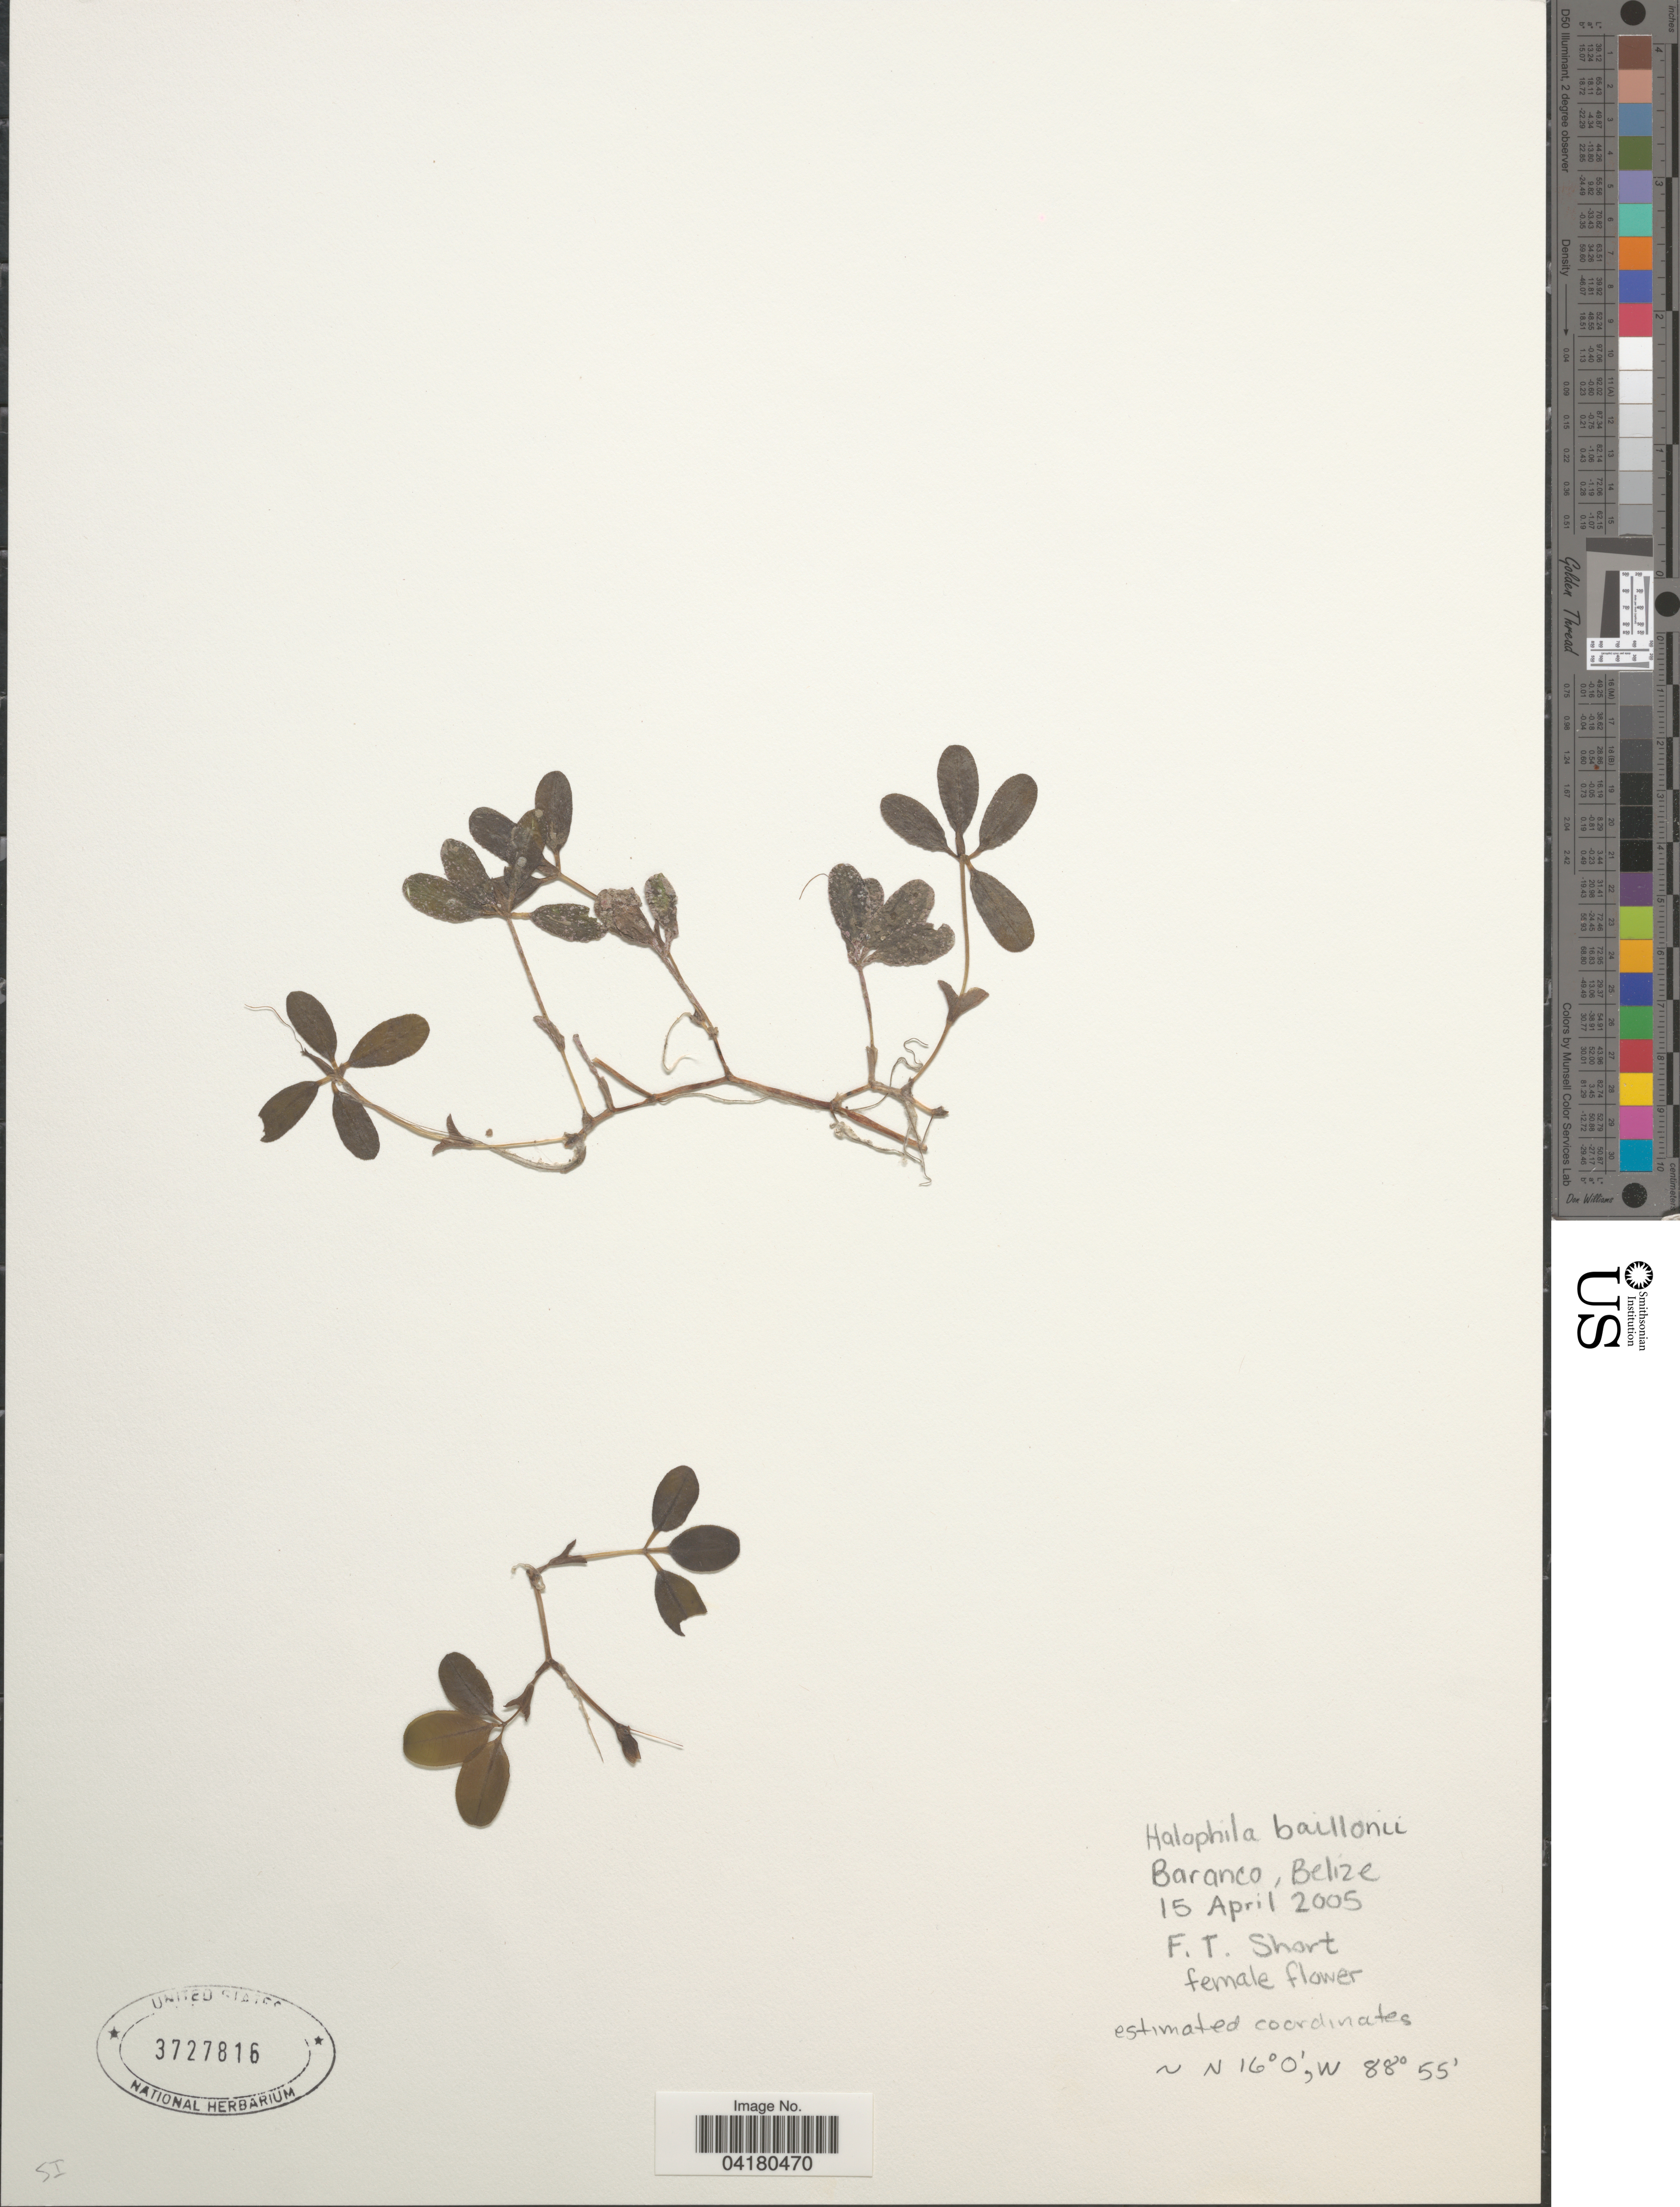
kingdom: Plantae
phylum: Tracheophyta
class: Liliopsida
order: Alismatales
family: Hydrocharitaceae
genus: Halophila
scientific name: Halophila baillonis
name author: Asch. ex Dickie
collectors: F. Short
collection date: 2005-04-15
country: Belize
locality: Baranco.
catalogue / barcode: US 3727816